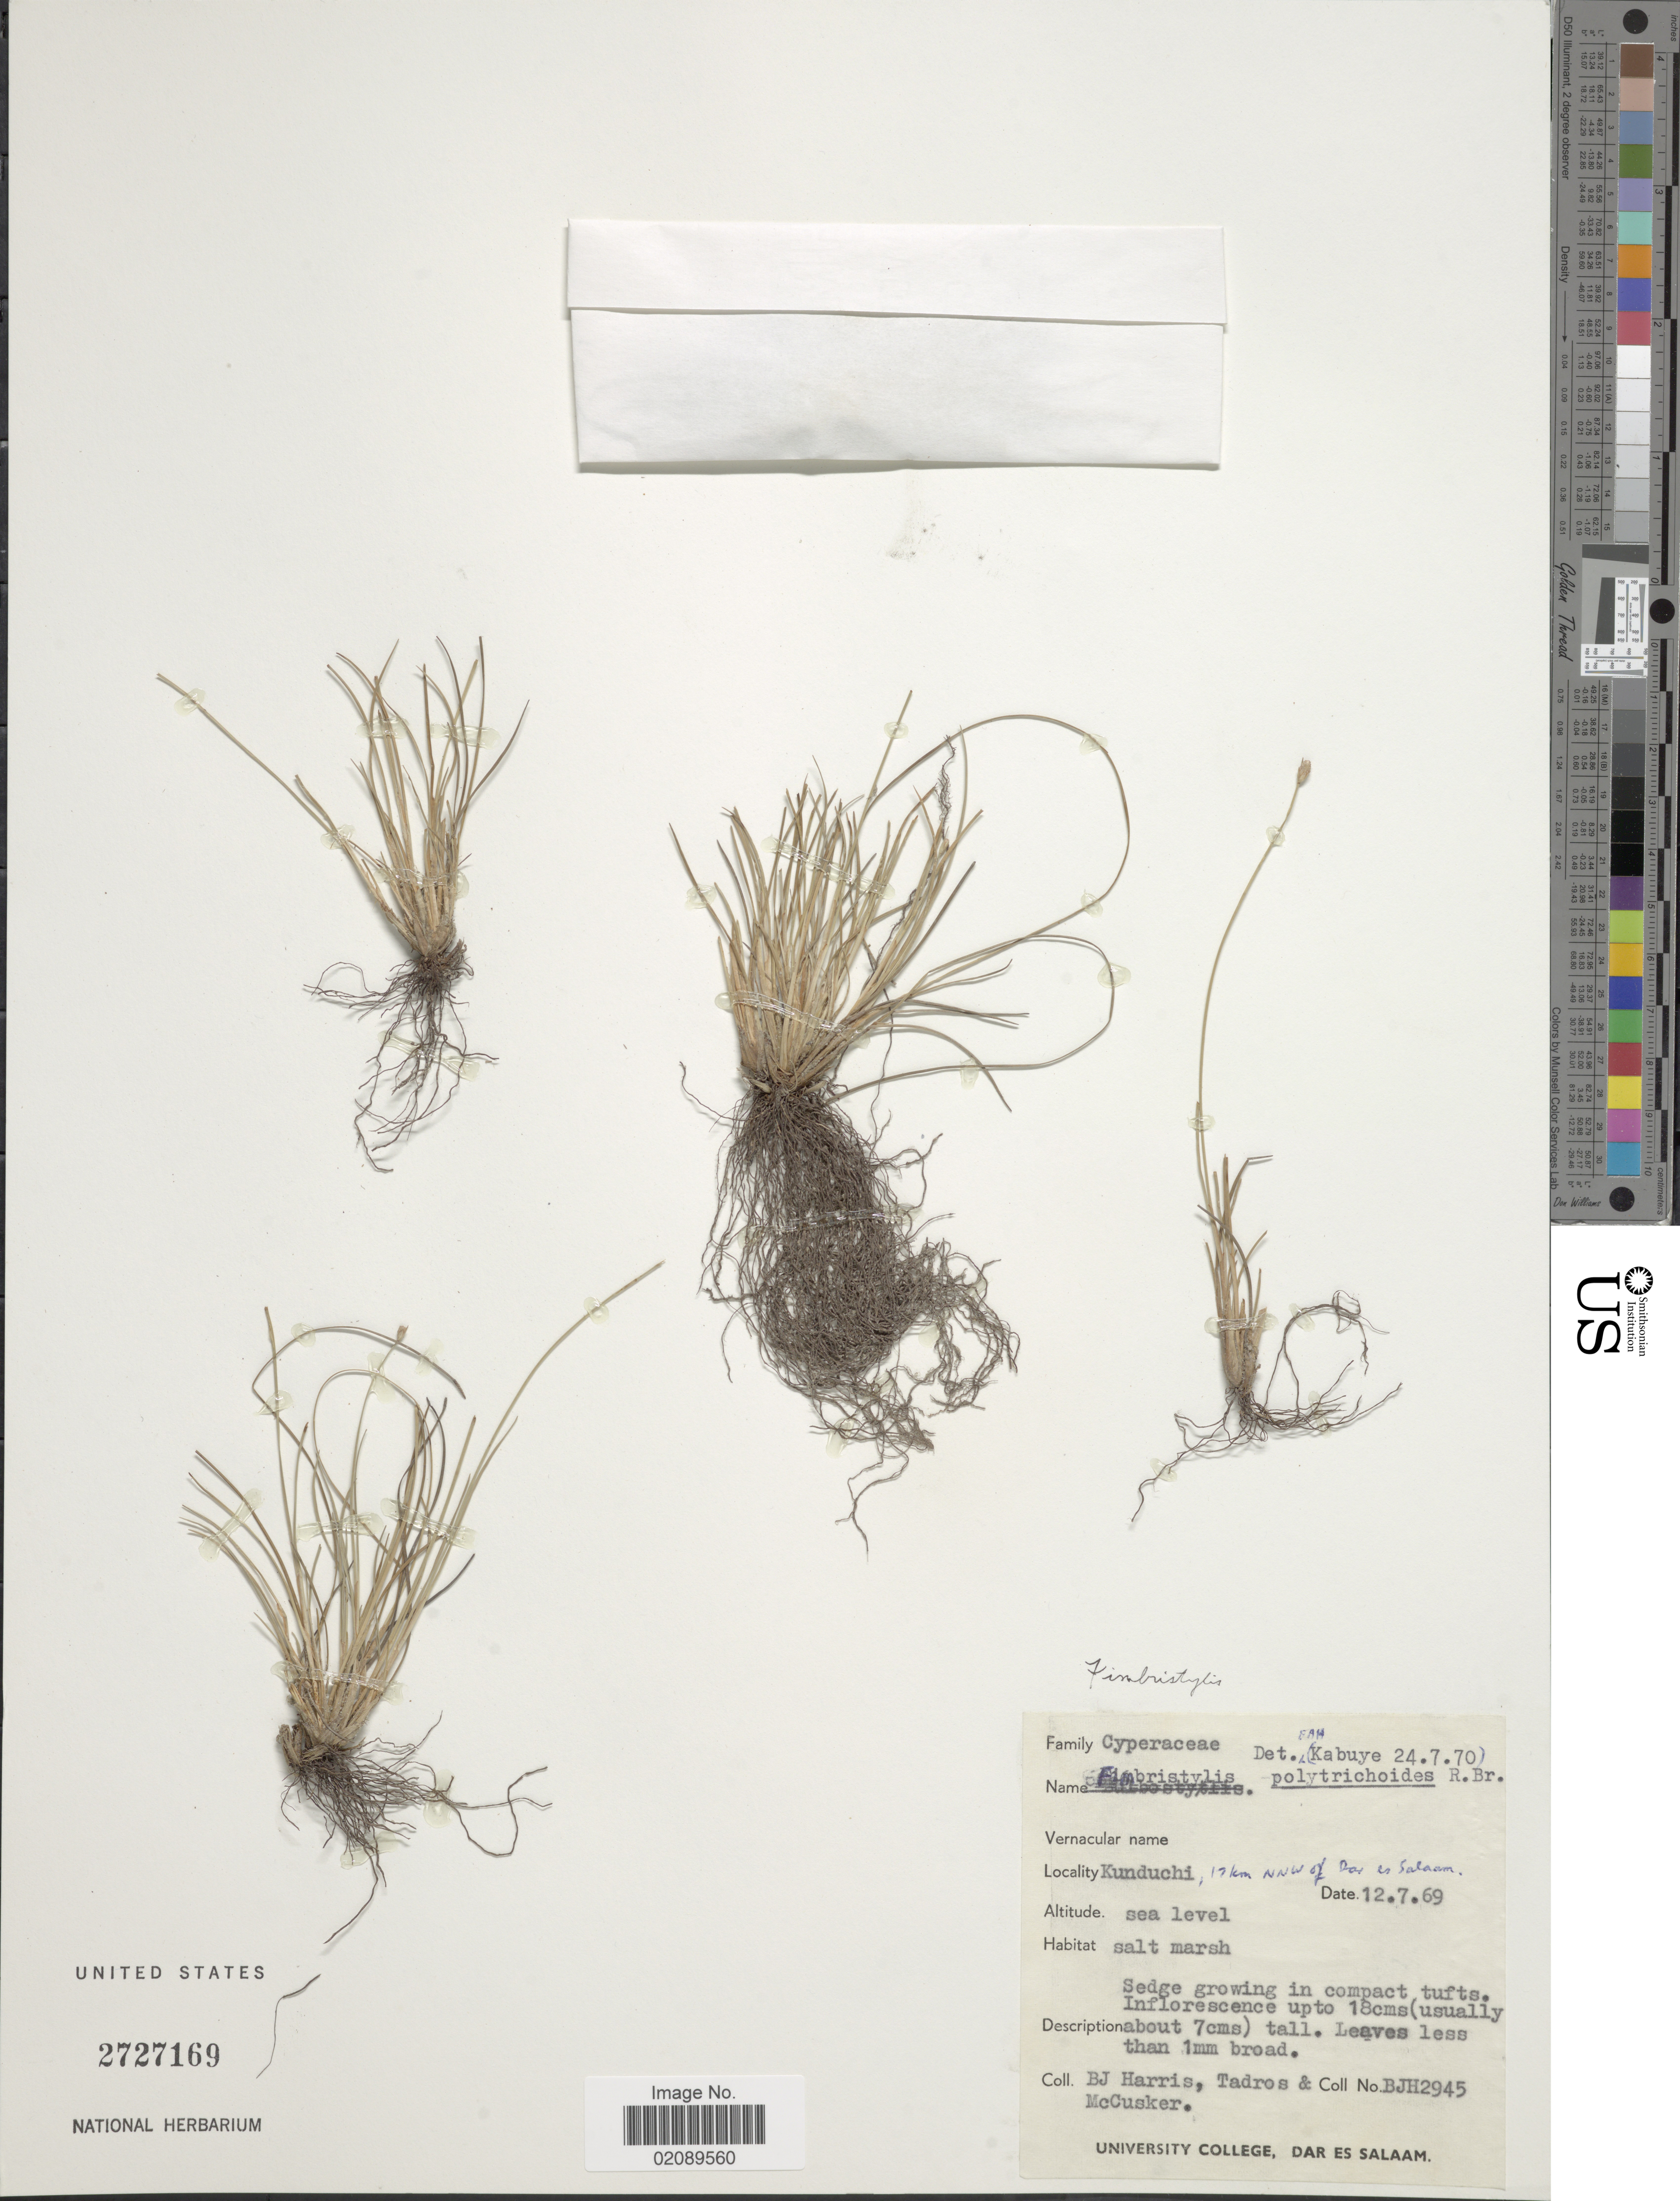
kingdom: Plantae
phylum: Tracheophyta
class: Liliopsida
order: Poales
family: Cyperaceae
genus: Fimbristylis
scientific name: Fimbristylis polytrichoides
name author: (Retz.) Vahl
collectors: B. J. Harris, T. Tadros & McCusker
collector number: BJH2945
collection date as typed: Transcribed d/m/y: 12/7/69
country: Tanzania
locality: Kunduchi, 17 km NNW of Dos es Salaem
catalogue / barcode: US 2727169